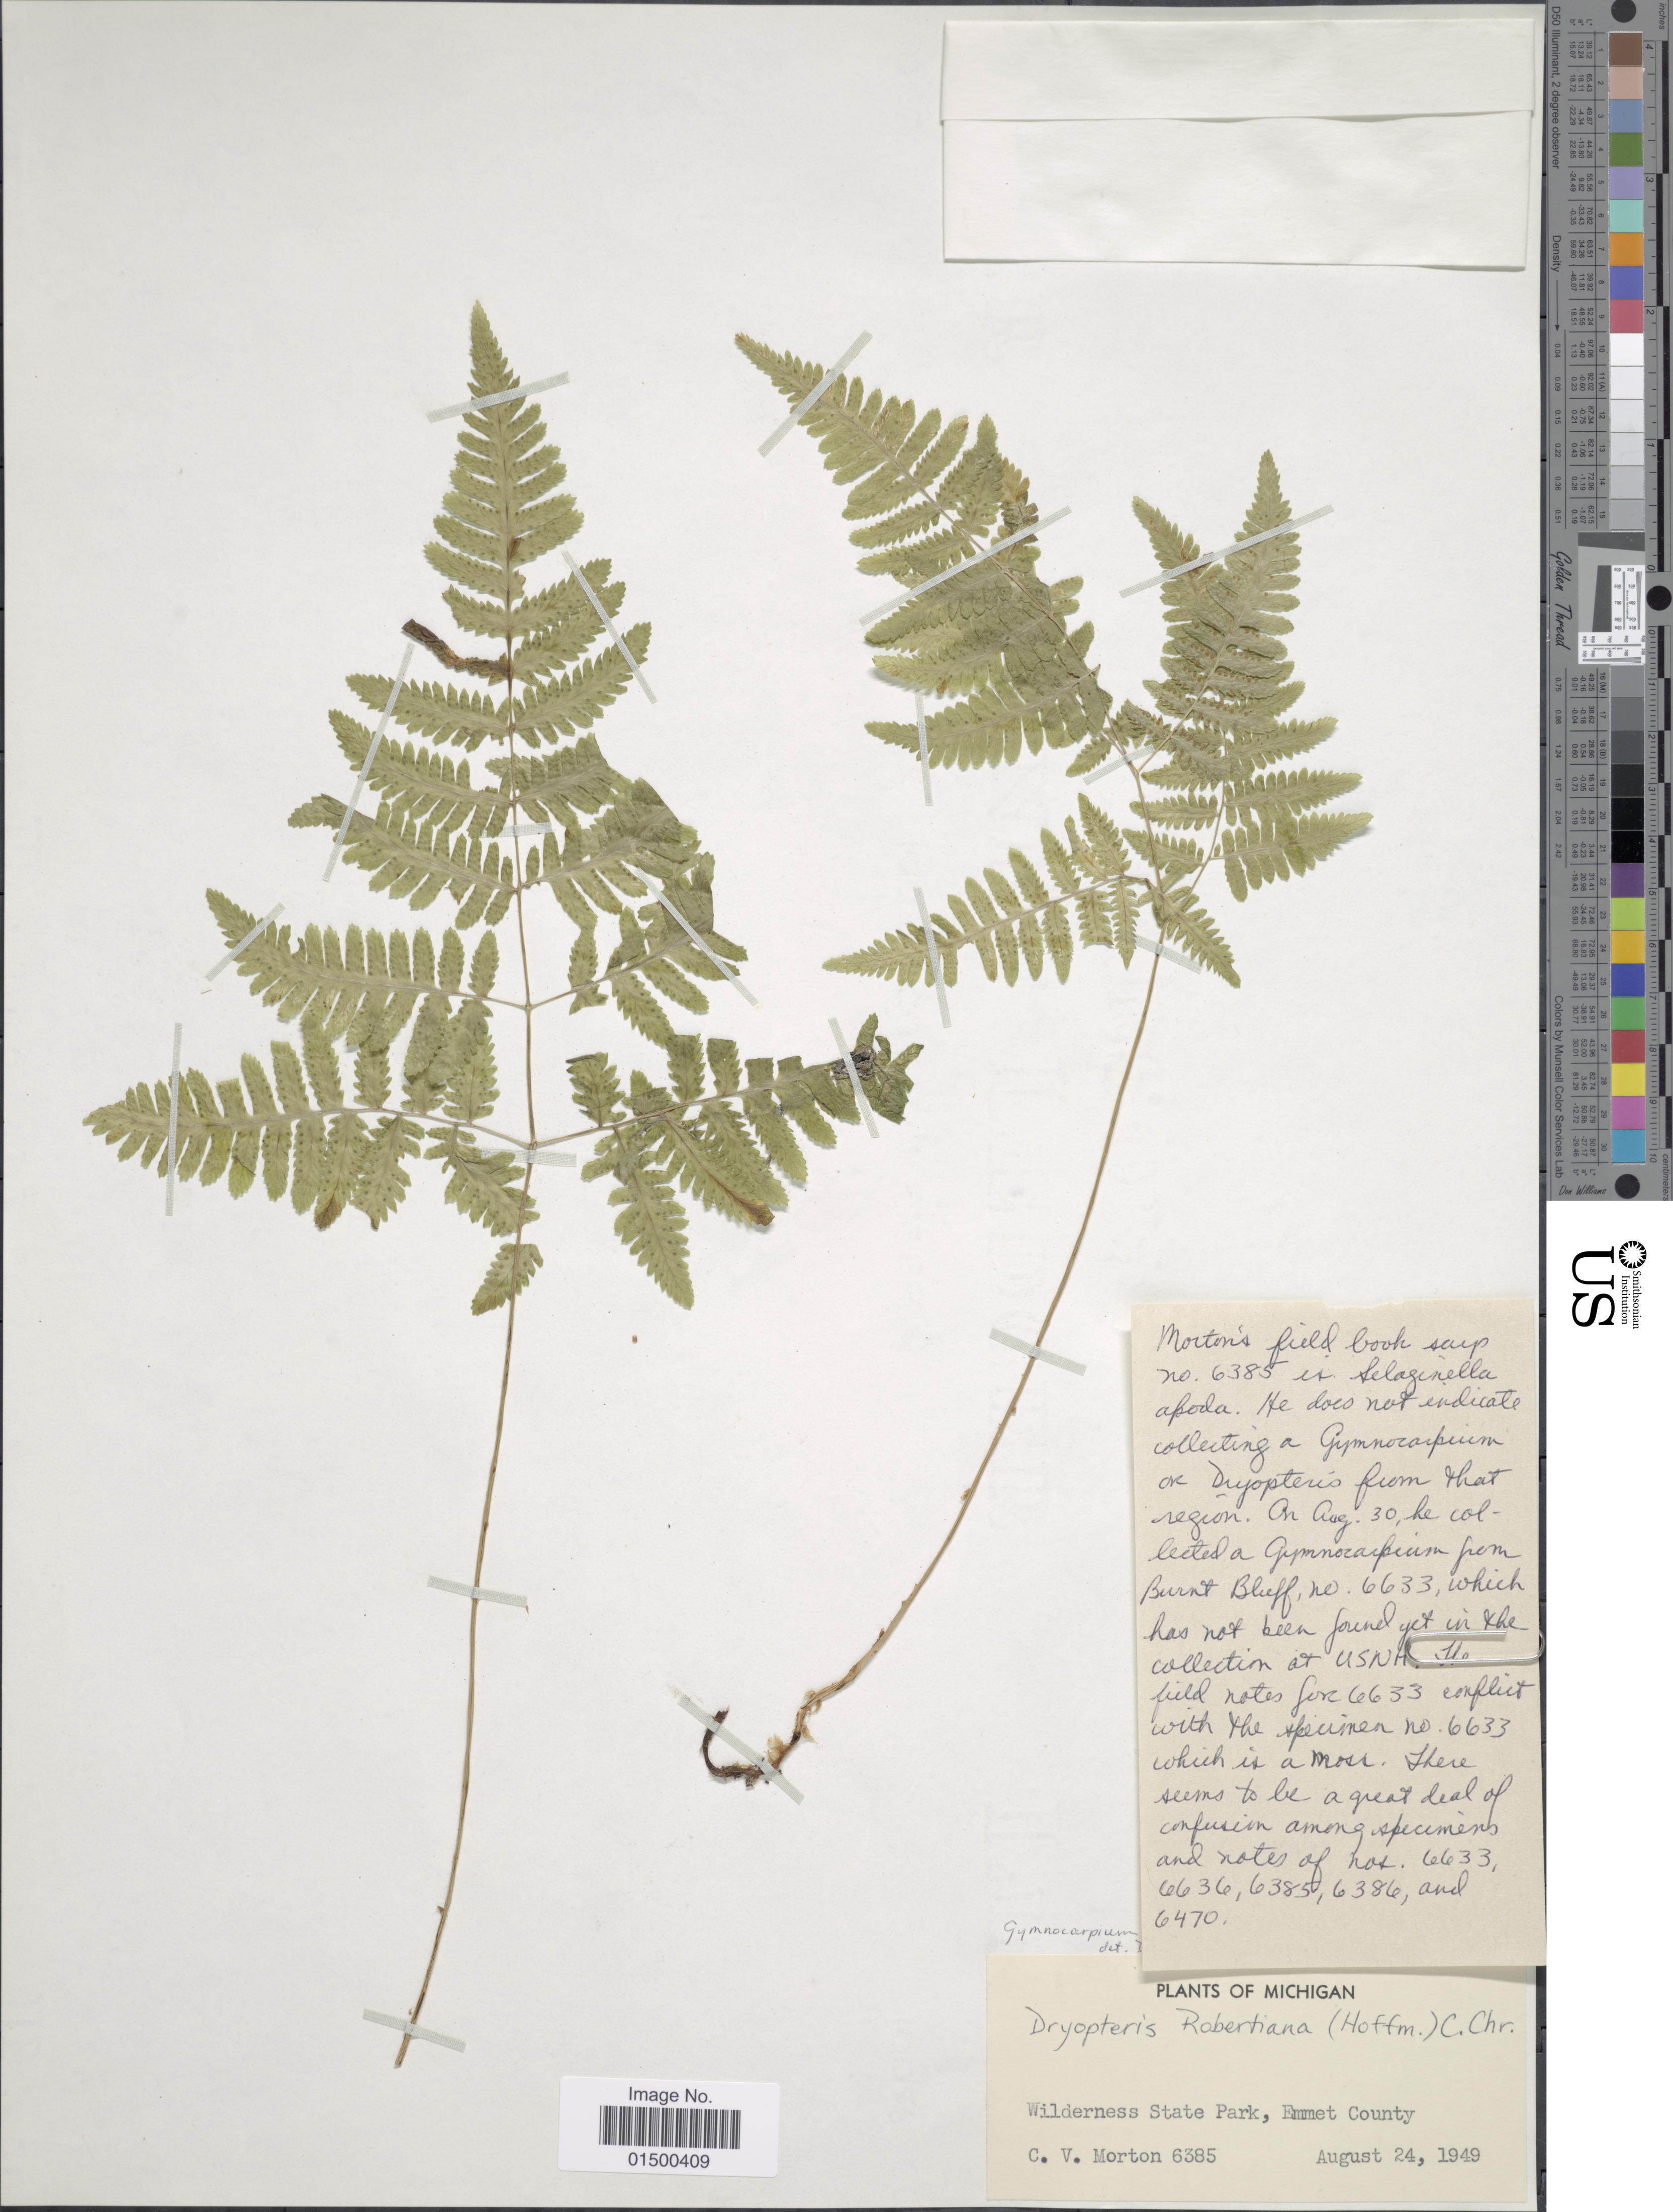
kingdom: Plantae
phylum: Tracheophyta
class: Polypodiopsida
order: Polypodiales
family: Cystopteridaceae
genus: Gymnocarpium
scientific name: Gymnocarpium robertianum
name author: (Hoffm.) Newman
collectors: C. V. Morton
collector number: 6385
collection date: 1949-08-24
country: United States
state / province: Wisconsin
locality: Wilderness State Park, Emmet County.